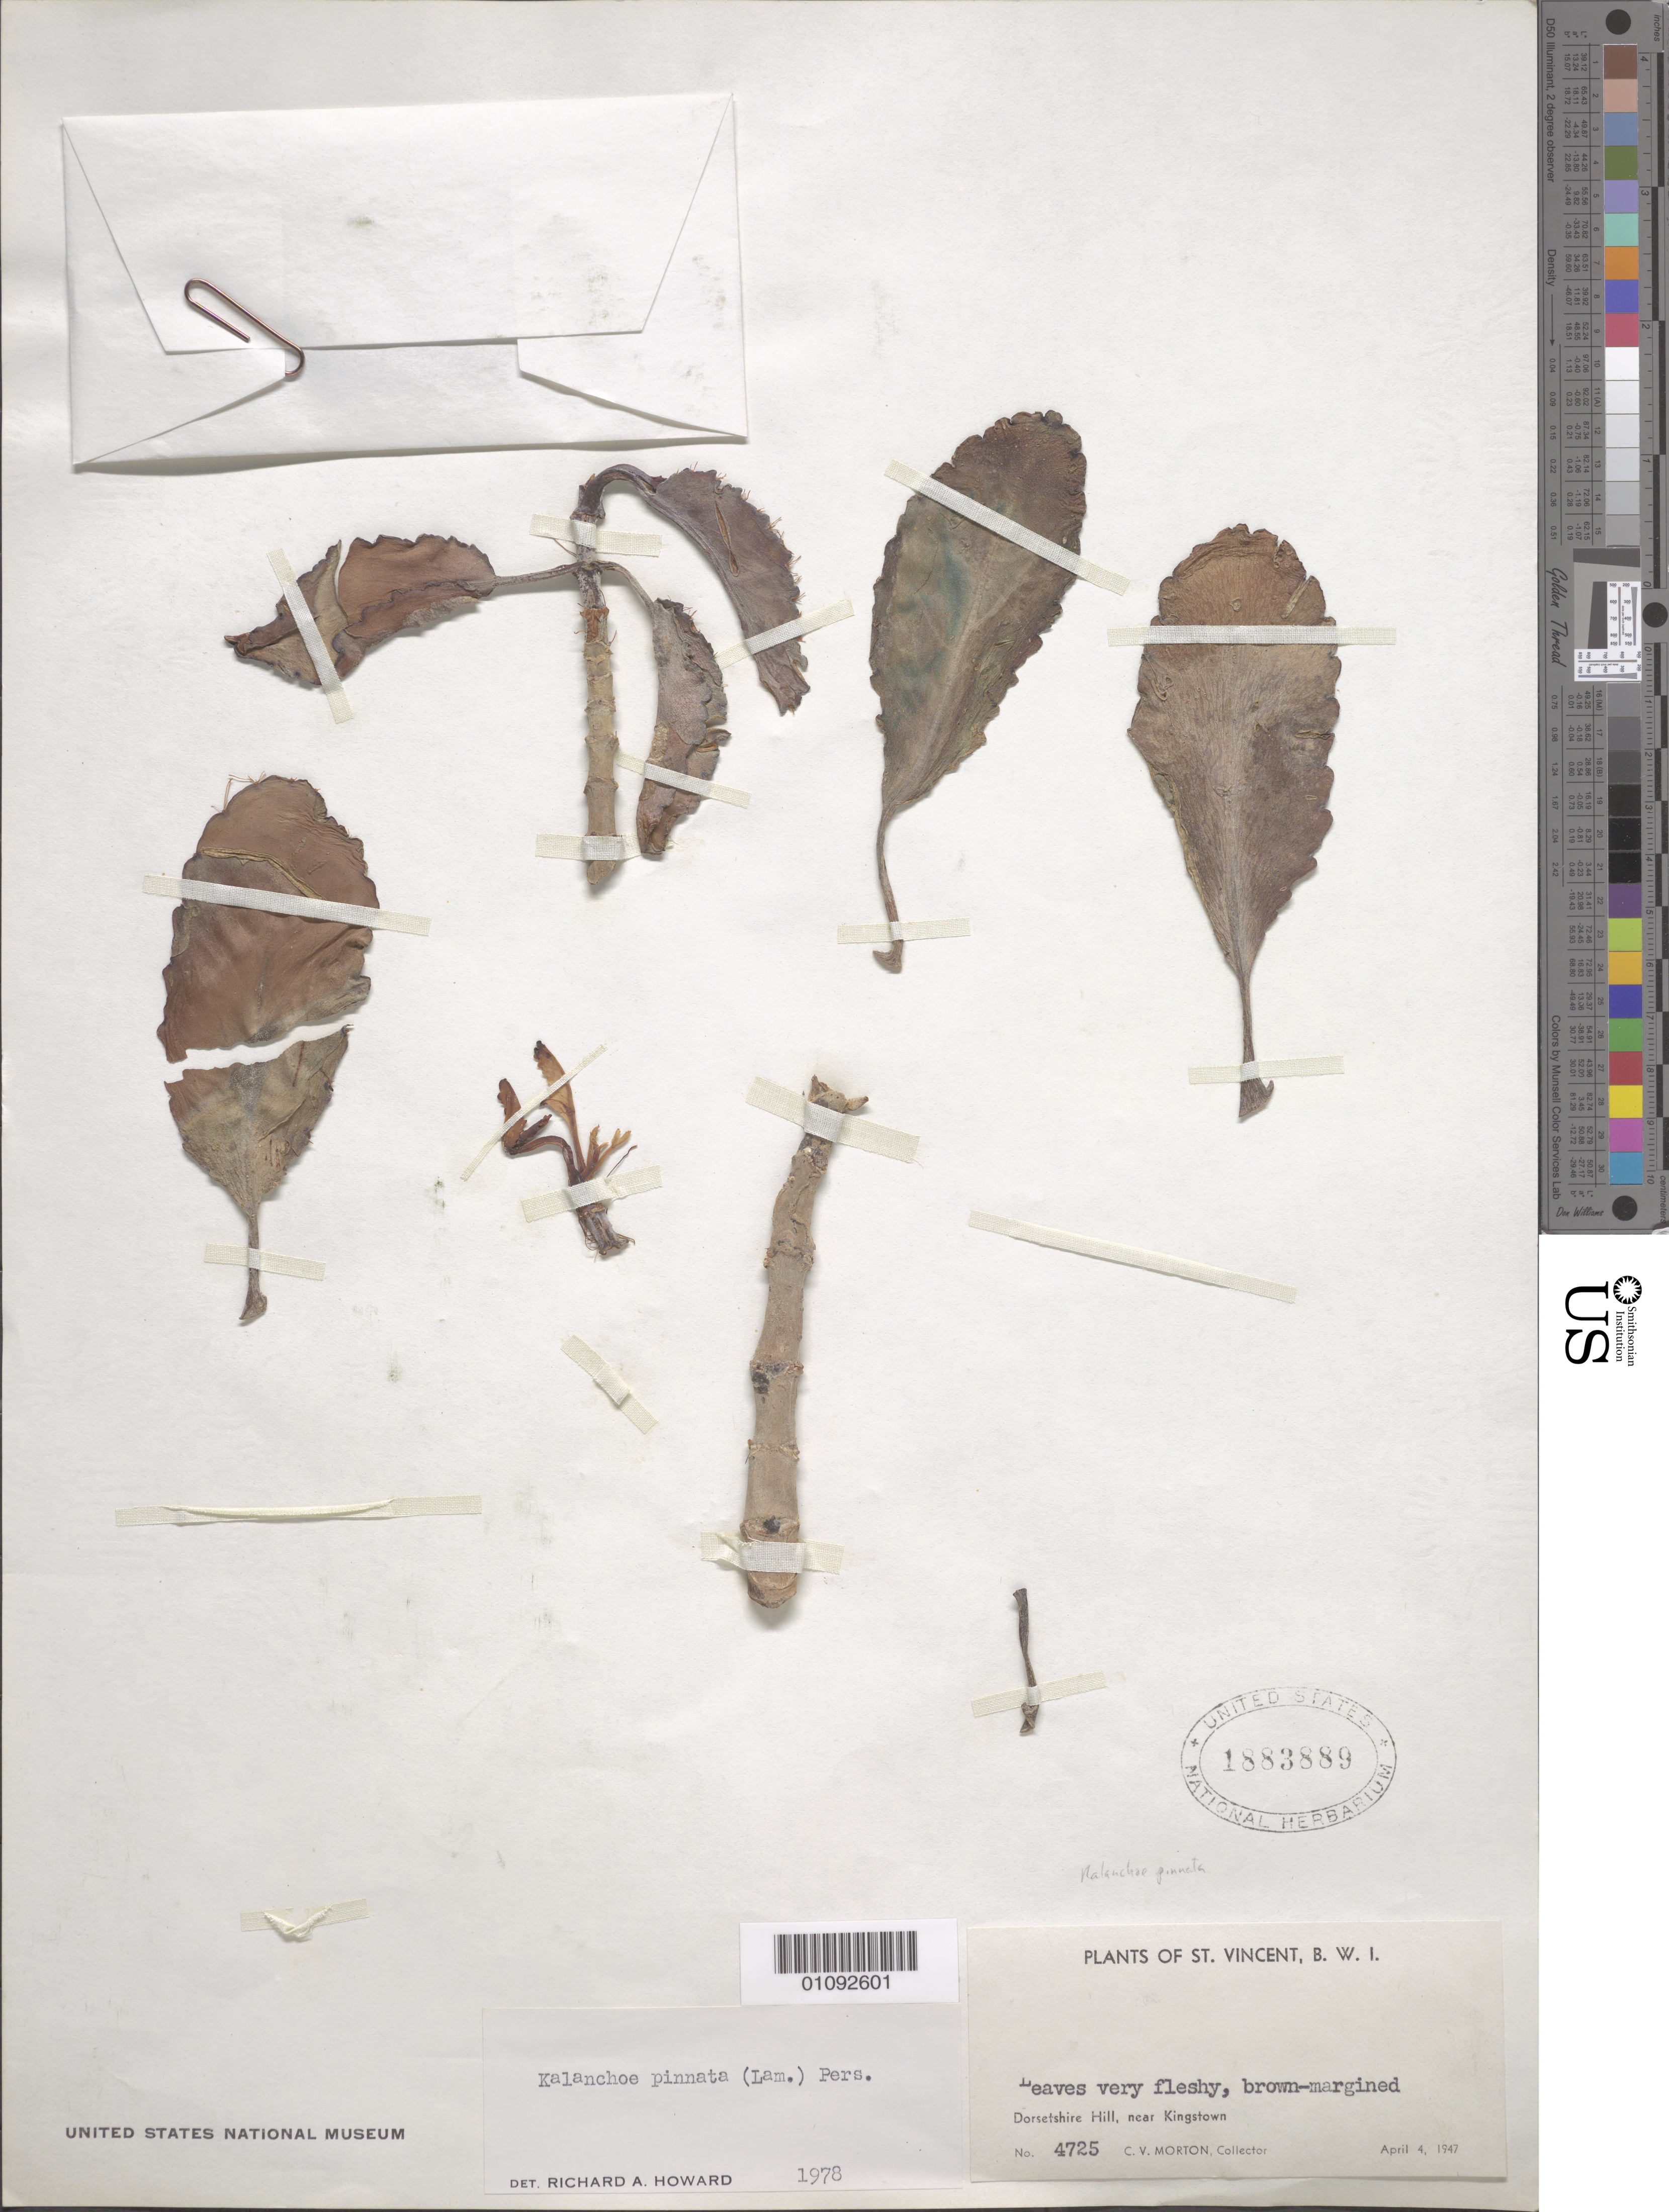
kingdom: Plantae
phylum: Tracheophyta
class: Magnoliopsida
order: Saxifragales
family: Crassulaceae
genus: Kalanchoe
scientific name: Kalanchoe pinnata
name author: (Lam.) Pers.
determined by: Strong, Mark T., (BOT), Smithsonian Institution - National Museum of Natural History (UNITED STATES)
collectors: C. V. Morton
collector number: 4725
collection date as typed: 04 Apr 1947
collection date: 1947-04-04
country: St. Vincent - Grenadines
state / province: Saint George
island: St. Vincent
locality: Dorsetshire Hill, near Kingstown.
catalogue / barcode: US 1883889